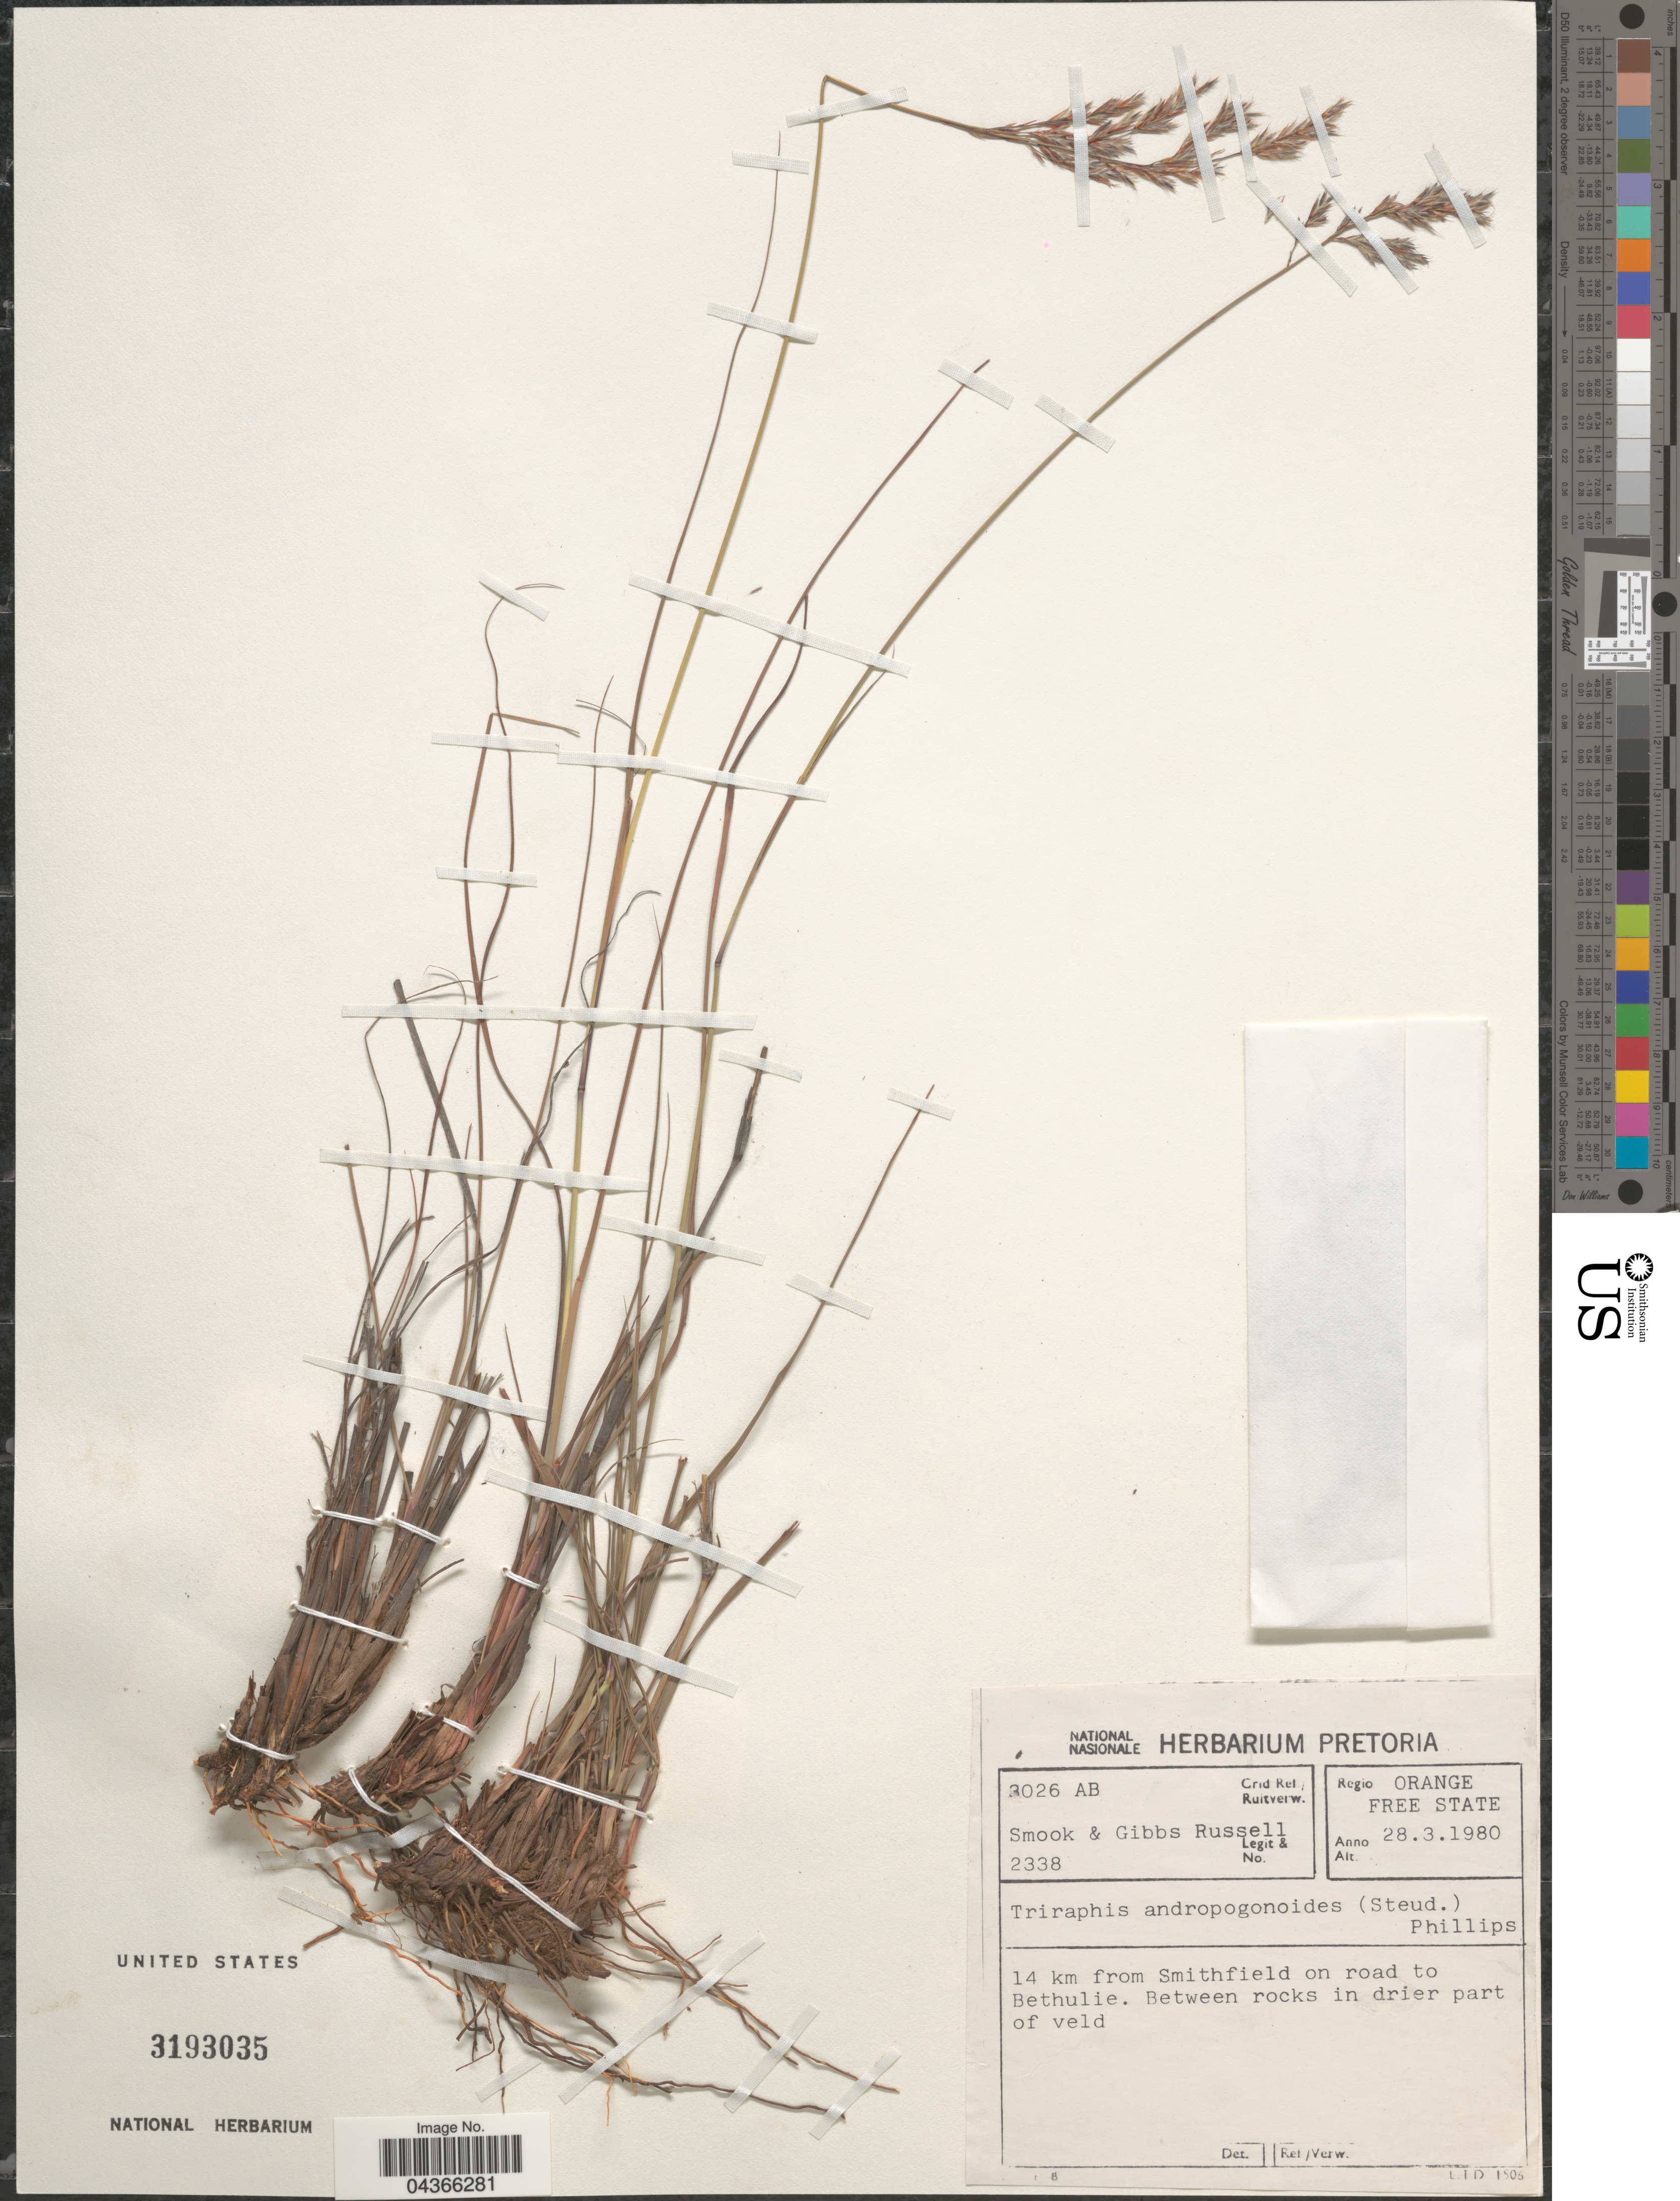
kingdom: Plantae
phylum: Tracheophyta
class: Liliopsida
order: Poales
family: Poaceae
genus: Triraphis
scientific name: Triraphis andropogonoides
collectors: S. Russell & G. Russell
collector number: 2338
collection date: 1980-03-28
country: South Africa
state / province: Free State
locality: Grif Ref./ Ruitverw. 3026 AB. Regio Orange Free State. 14 km from Smithfield on road to Bethulie.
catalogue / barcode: US 3193035